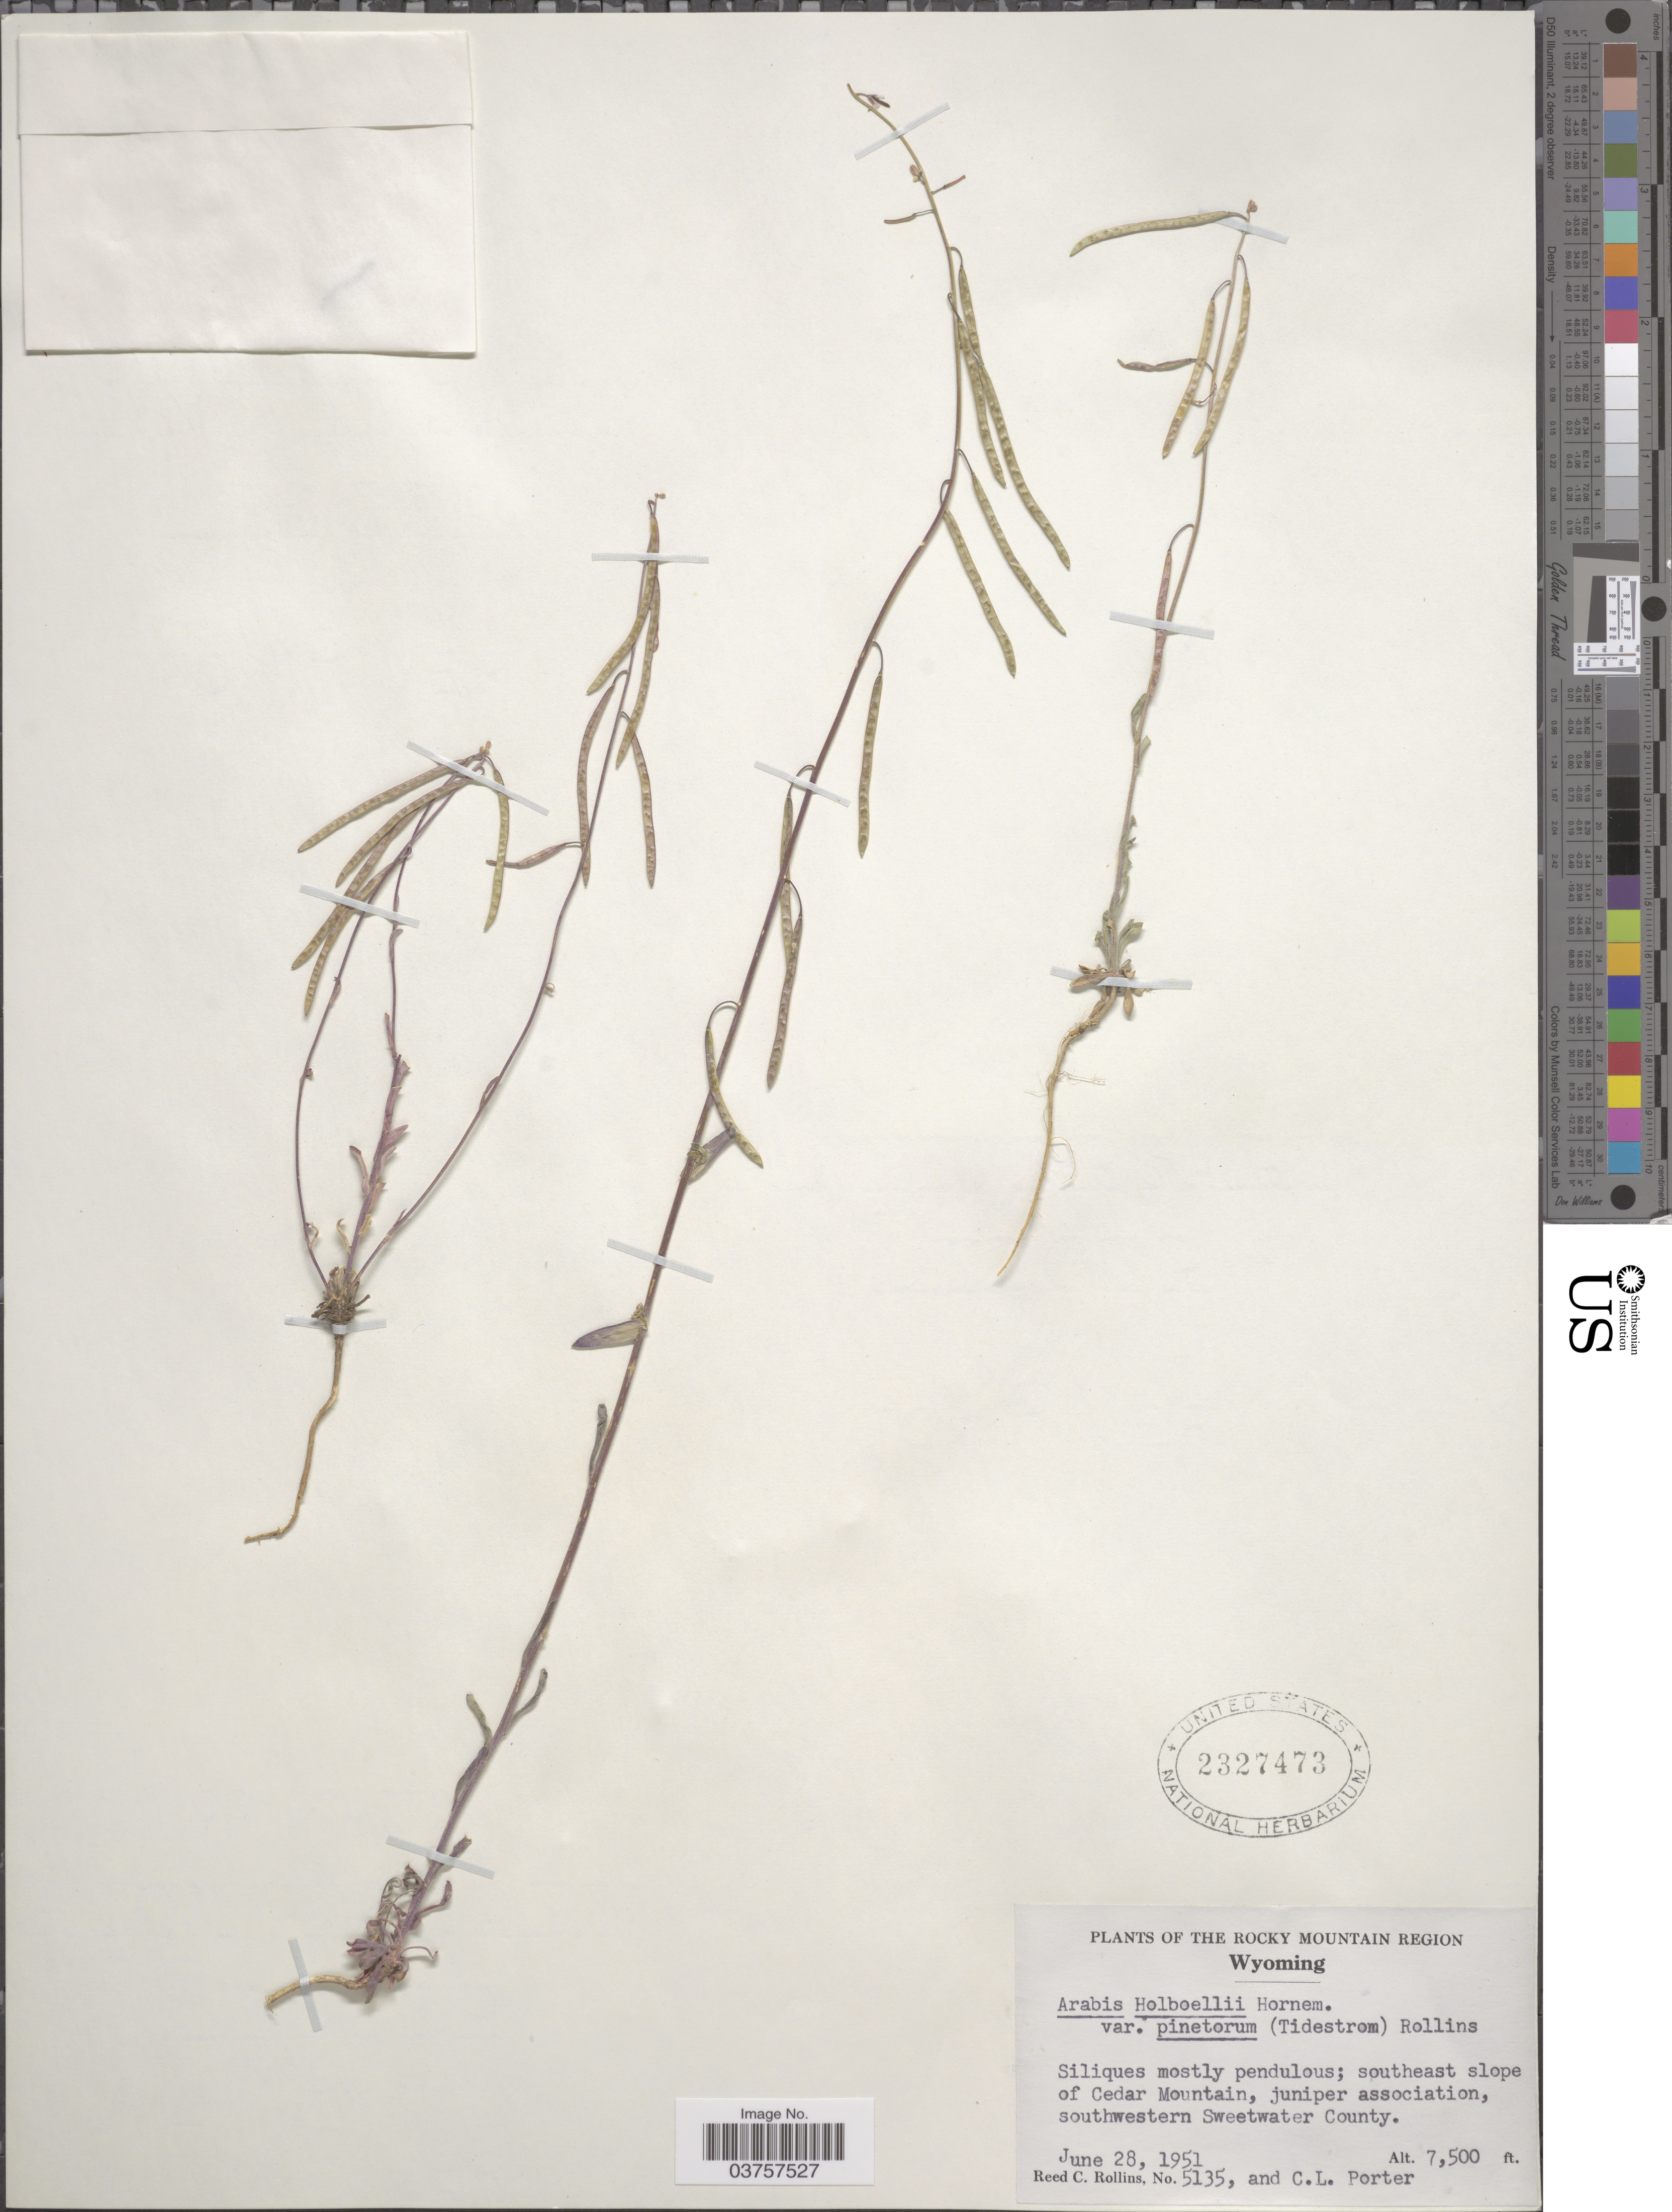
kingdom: Plantae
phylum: Tracheophyta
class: Magnoliopsida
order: Brassicales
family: Brassicaceae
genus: Arabis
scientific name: Arabis holboellii var. pinetorum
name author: (Tidestr.) Rollins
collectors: R. C. Rollins & C. L. Porter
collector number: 5135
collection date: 1951-06-28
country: United States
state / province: Wyoming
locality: The Rocky Mountain Region. Southeast slope of Cedar Mountain, juniper association, southwestern Sweetwater County.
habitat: southeast slope of mountain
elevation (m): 2286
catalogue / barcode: US 2327473